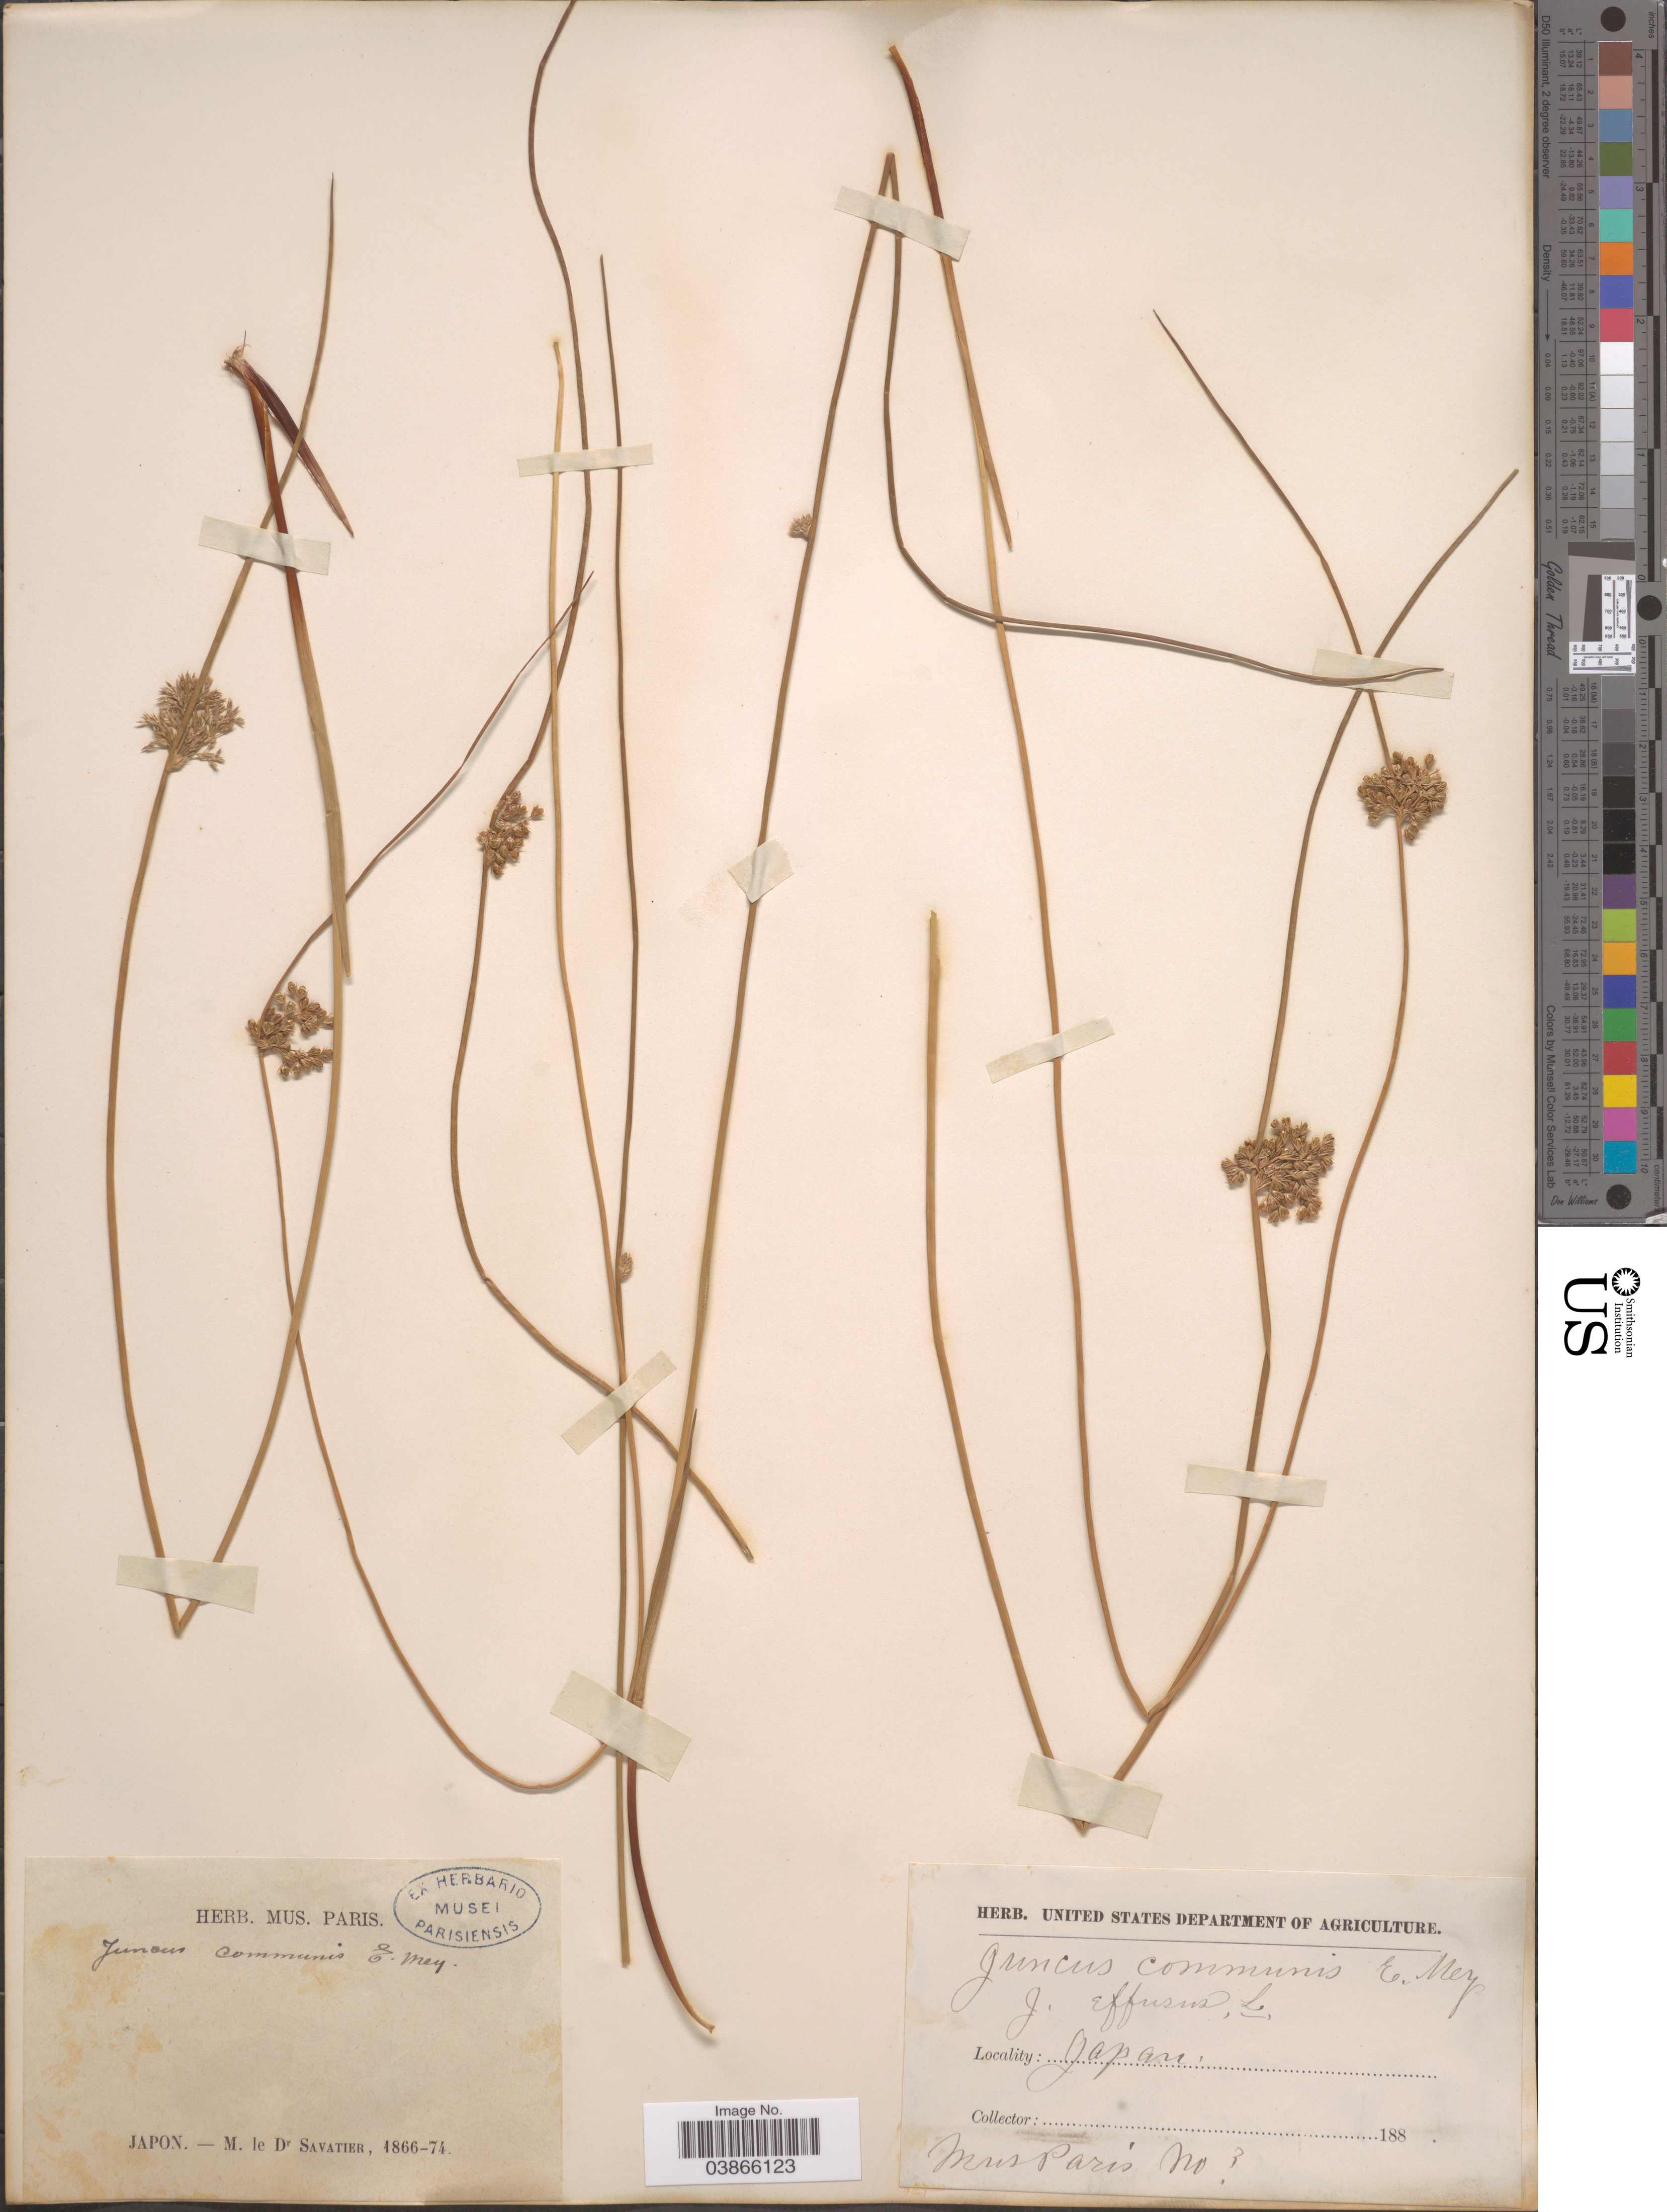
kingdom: Plantae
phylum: Tracheophyta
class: Liliopsida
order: Poales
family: Juncaceae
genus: Juncus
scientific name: Juncus effusus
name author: L.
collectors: M. Savatier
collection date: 1866/1874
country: Japan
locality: Japon.